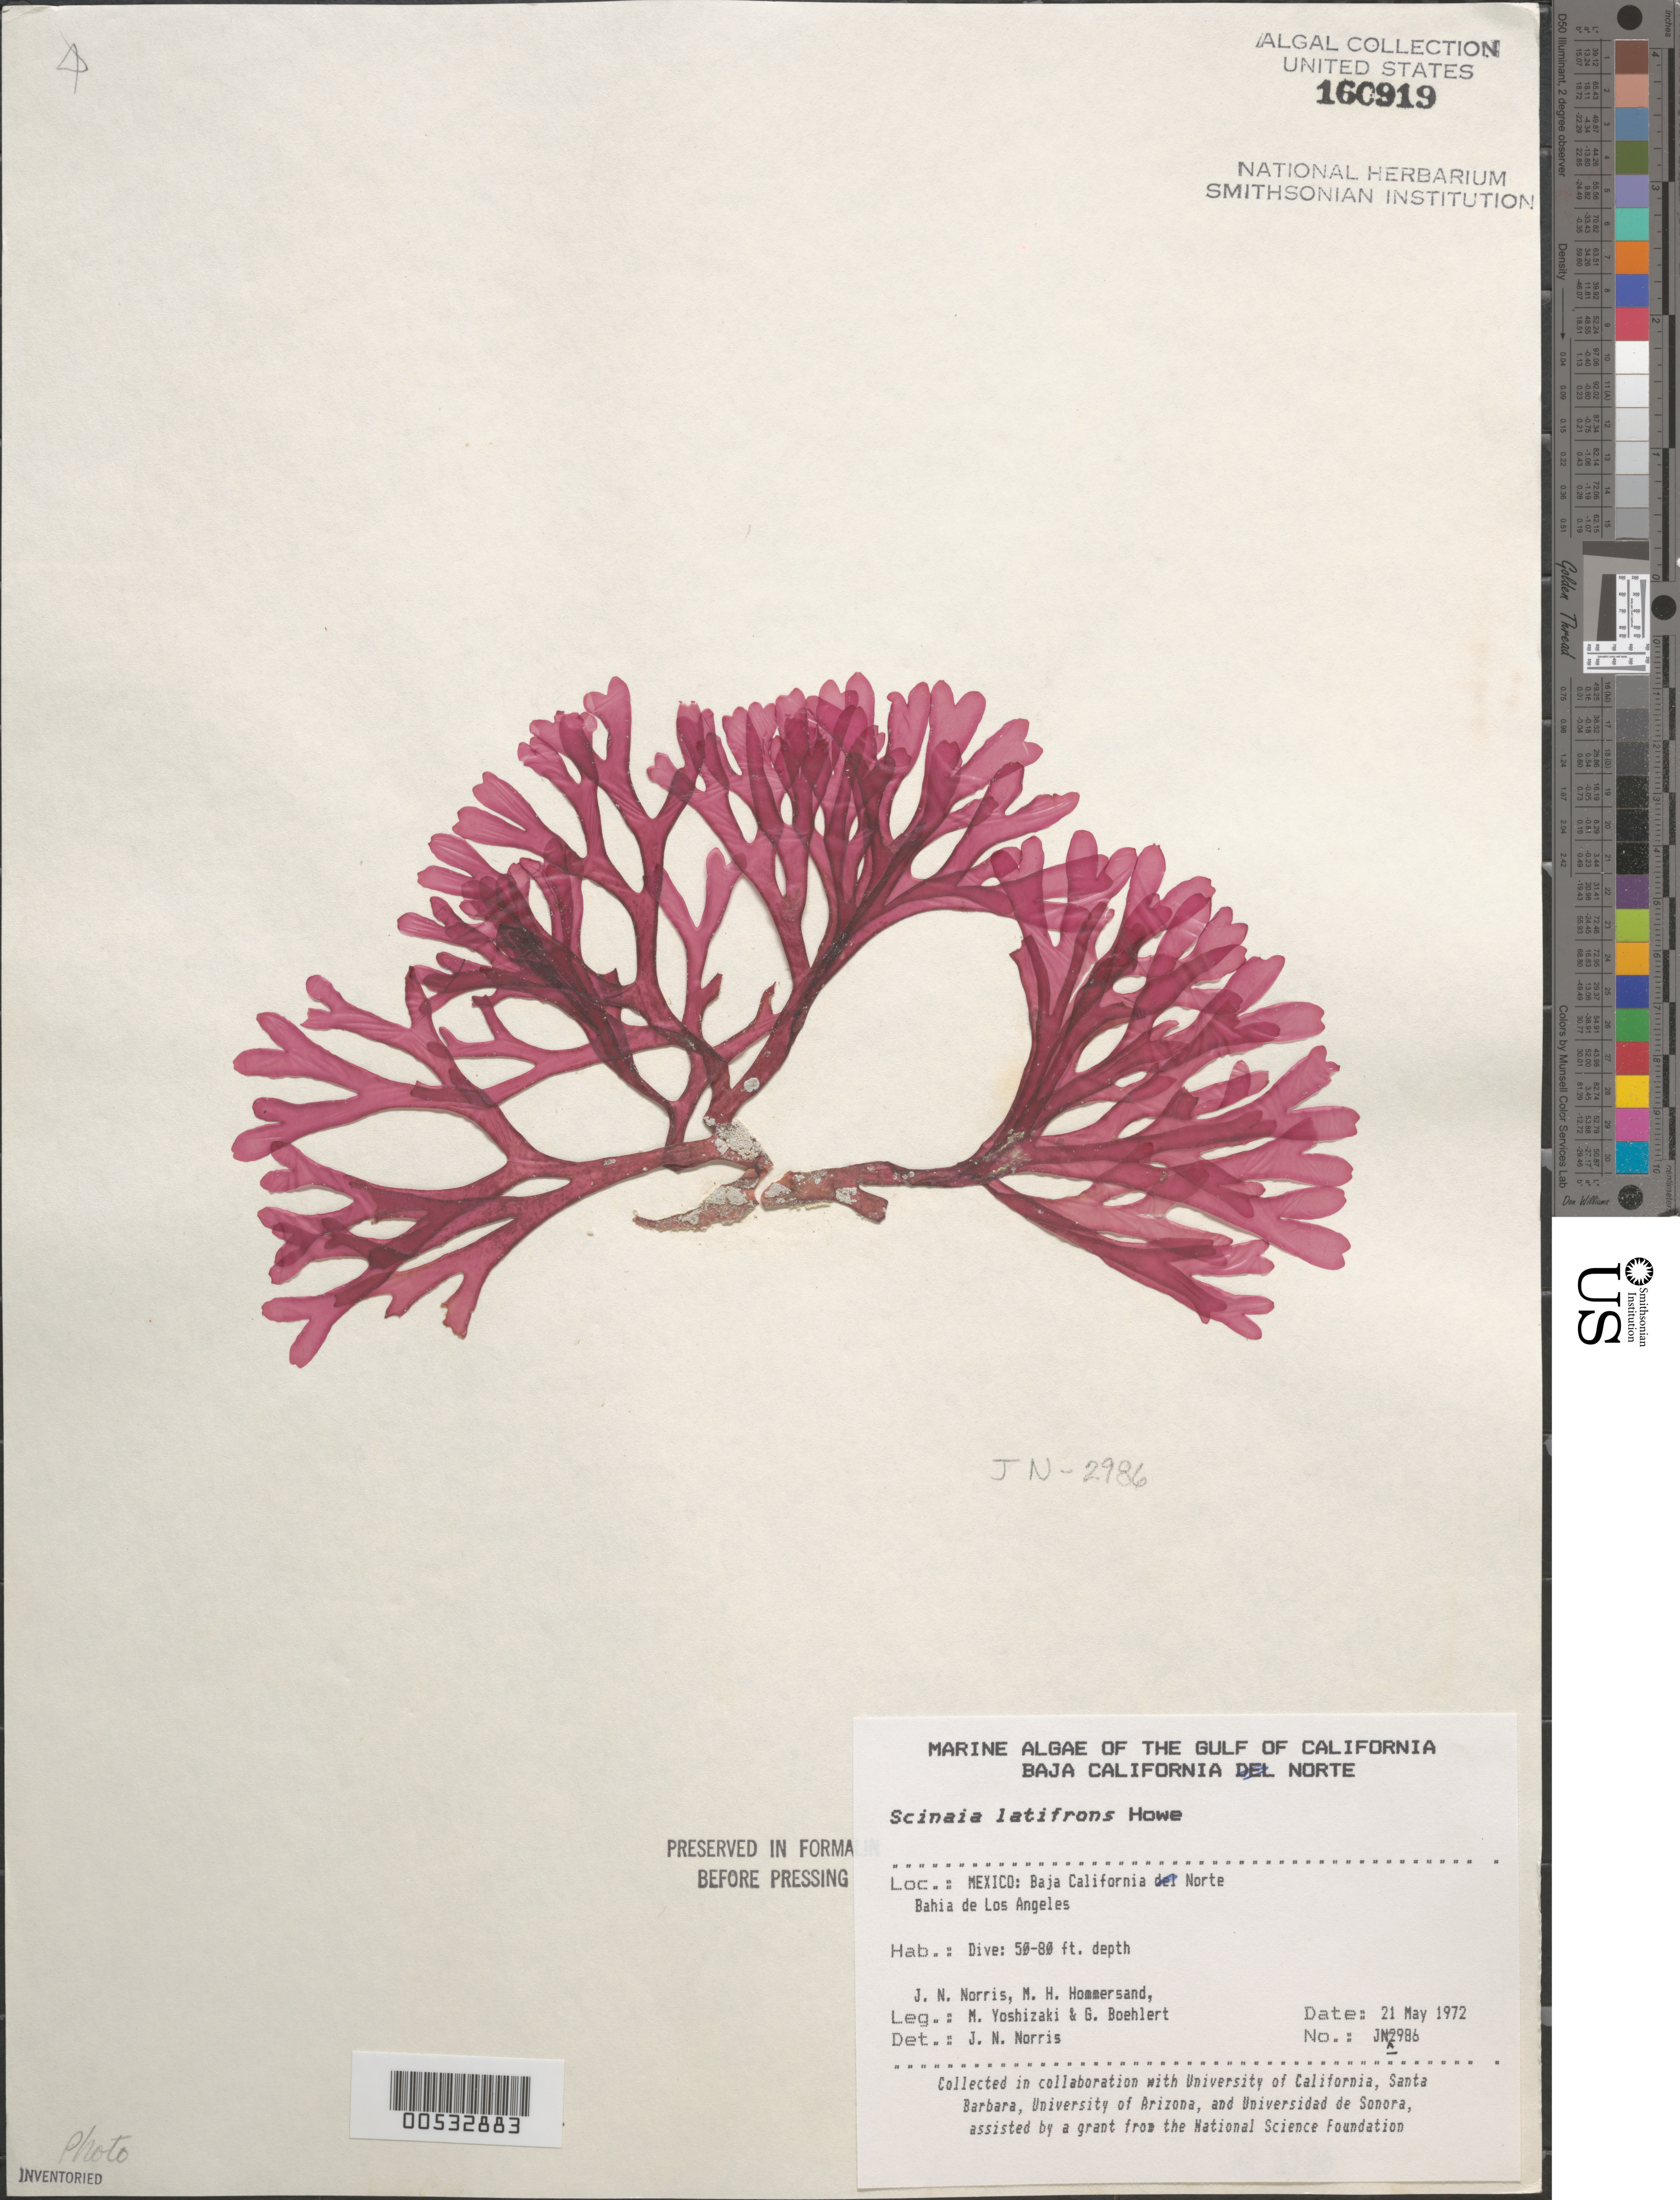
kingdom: Plantae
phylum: Rhodophyta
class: Florideophyceae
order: Nemaliales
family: Scinaiaceae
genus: Scinaia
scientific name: Scinaia latifrons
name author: M. Howe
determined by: Norris, James N.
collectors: J. N. Norris, M. H. Hommersand, M. Yoshizaki & G. Boehlert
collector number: JN-2986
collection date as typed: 21 May 1972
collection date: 1972-05-21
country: Mexico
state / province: Baja California Norte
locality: Bahia de los Angeles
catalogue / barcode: US 160919